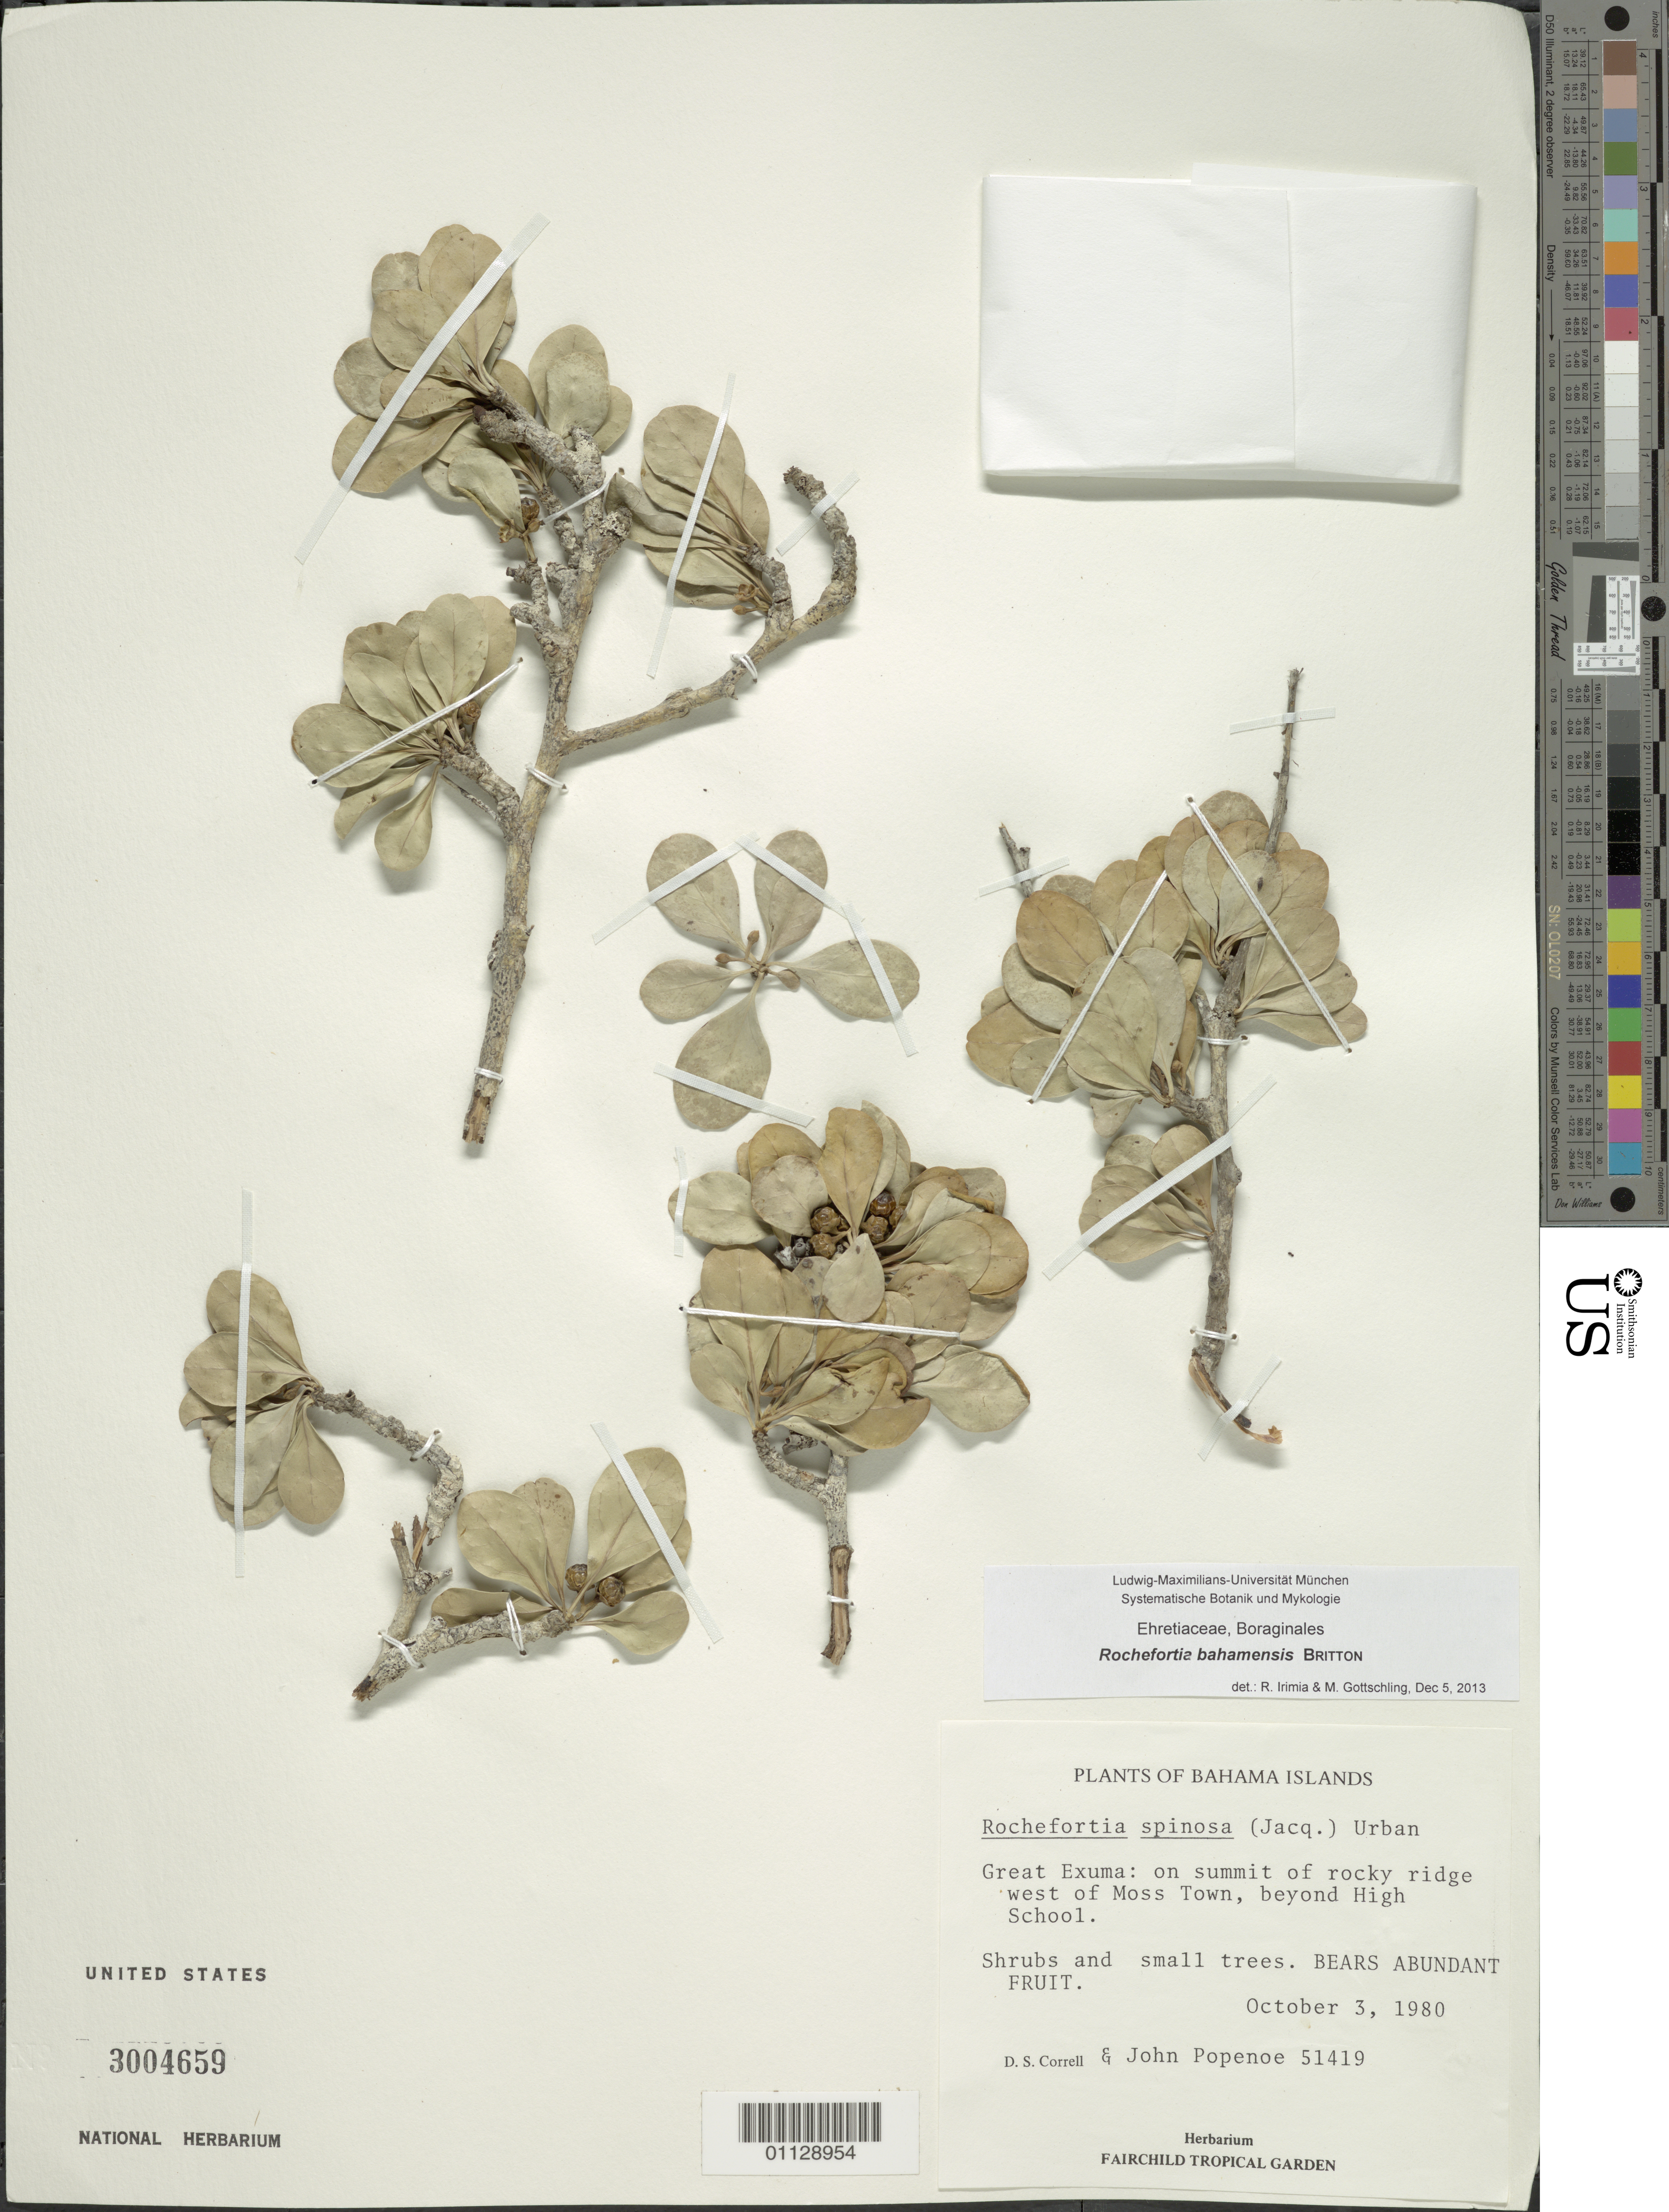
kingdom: Plantae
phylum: Tracheophyta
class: Magnoliopsida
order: Boraginales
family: Ehretiaceae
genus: Rochefortia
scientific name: Rochefortia bahamensis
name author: Britton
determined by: Irimia, R.; Gottschling, M.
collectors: D. S. Correll & J. Popenoe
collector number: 51419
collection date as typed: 03 Oct 1980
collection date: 1980-10-03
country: Bahamas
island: Great Exuma I.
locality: On summit of rocky ridge west of Moss Town, beyond high school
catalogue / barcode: US 3004659